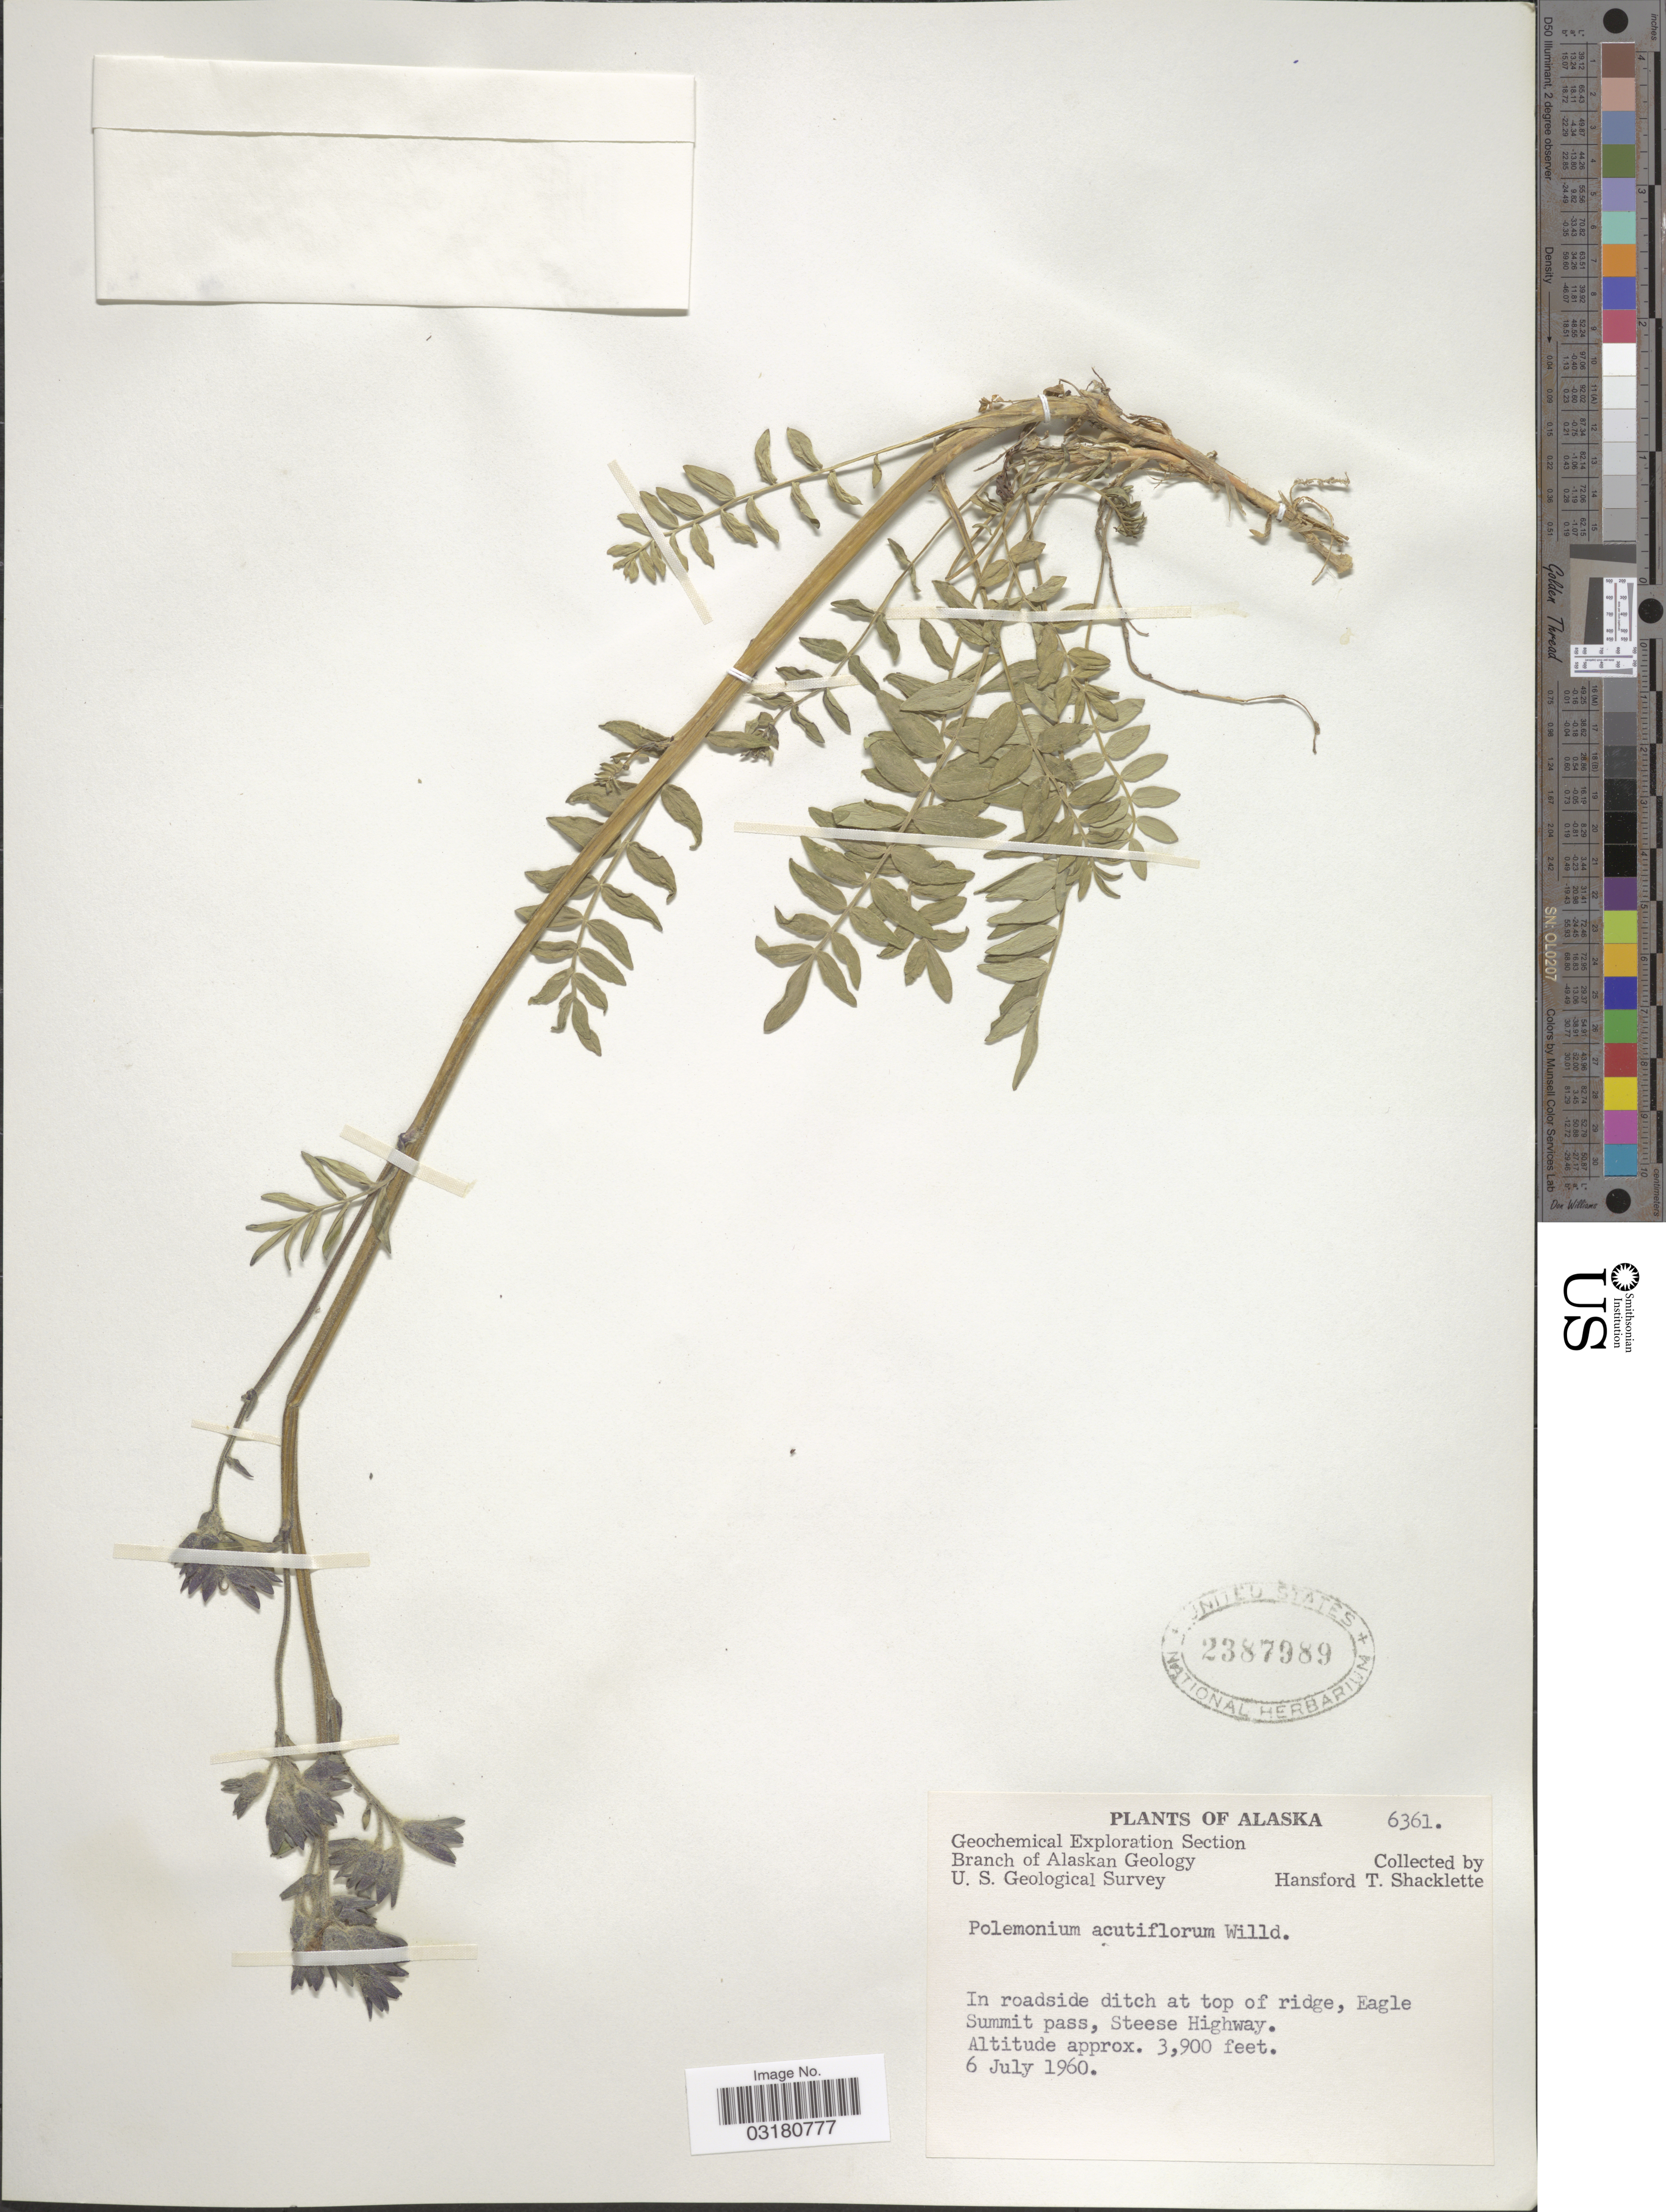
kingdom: Plantae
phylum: Tracheophyta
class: Magnoliopsida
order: Ericales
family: Polemoniaceae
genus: Polemonium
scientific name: Polemonium acutiflorum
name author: Willd. ex Roem. & Schult.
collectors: H. Shacklette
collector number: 6361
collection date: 1960-07-06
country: United States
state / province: Alaska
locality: In roadside ditch at top of ridge, Eagle Summit pass, Steese Highway.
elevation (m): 1189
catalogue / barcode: US 2387989